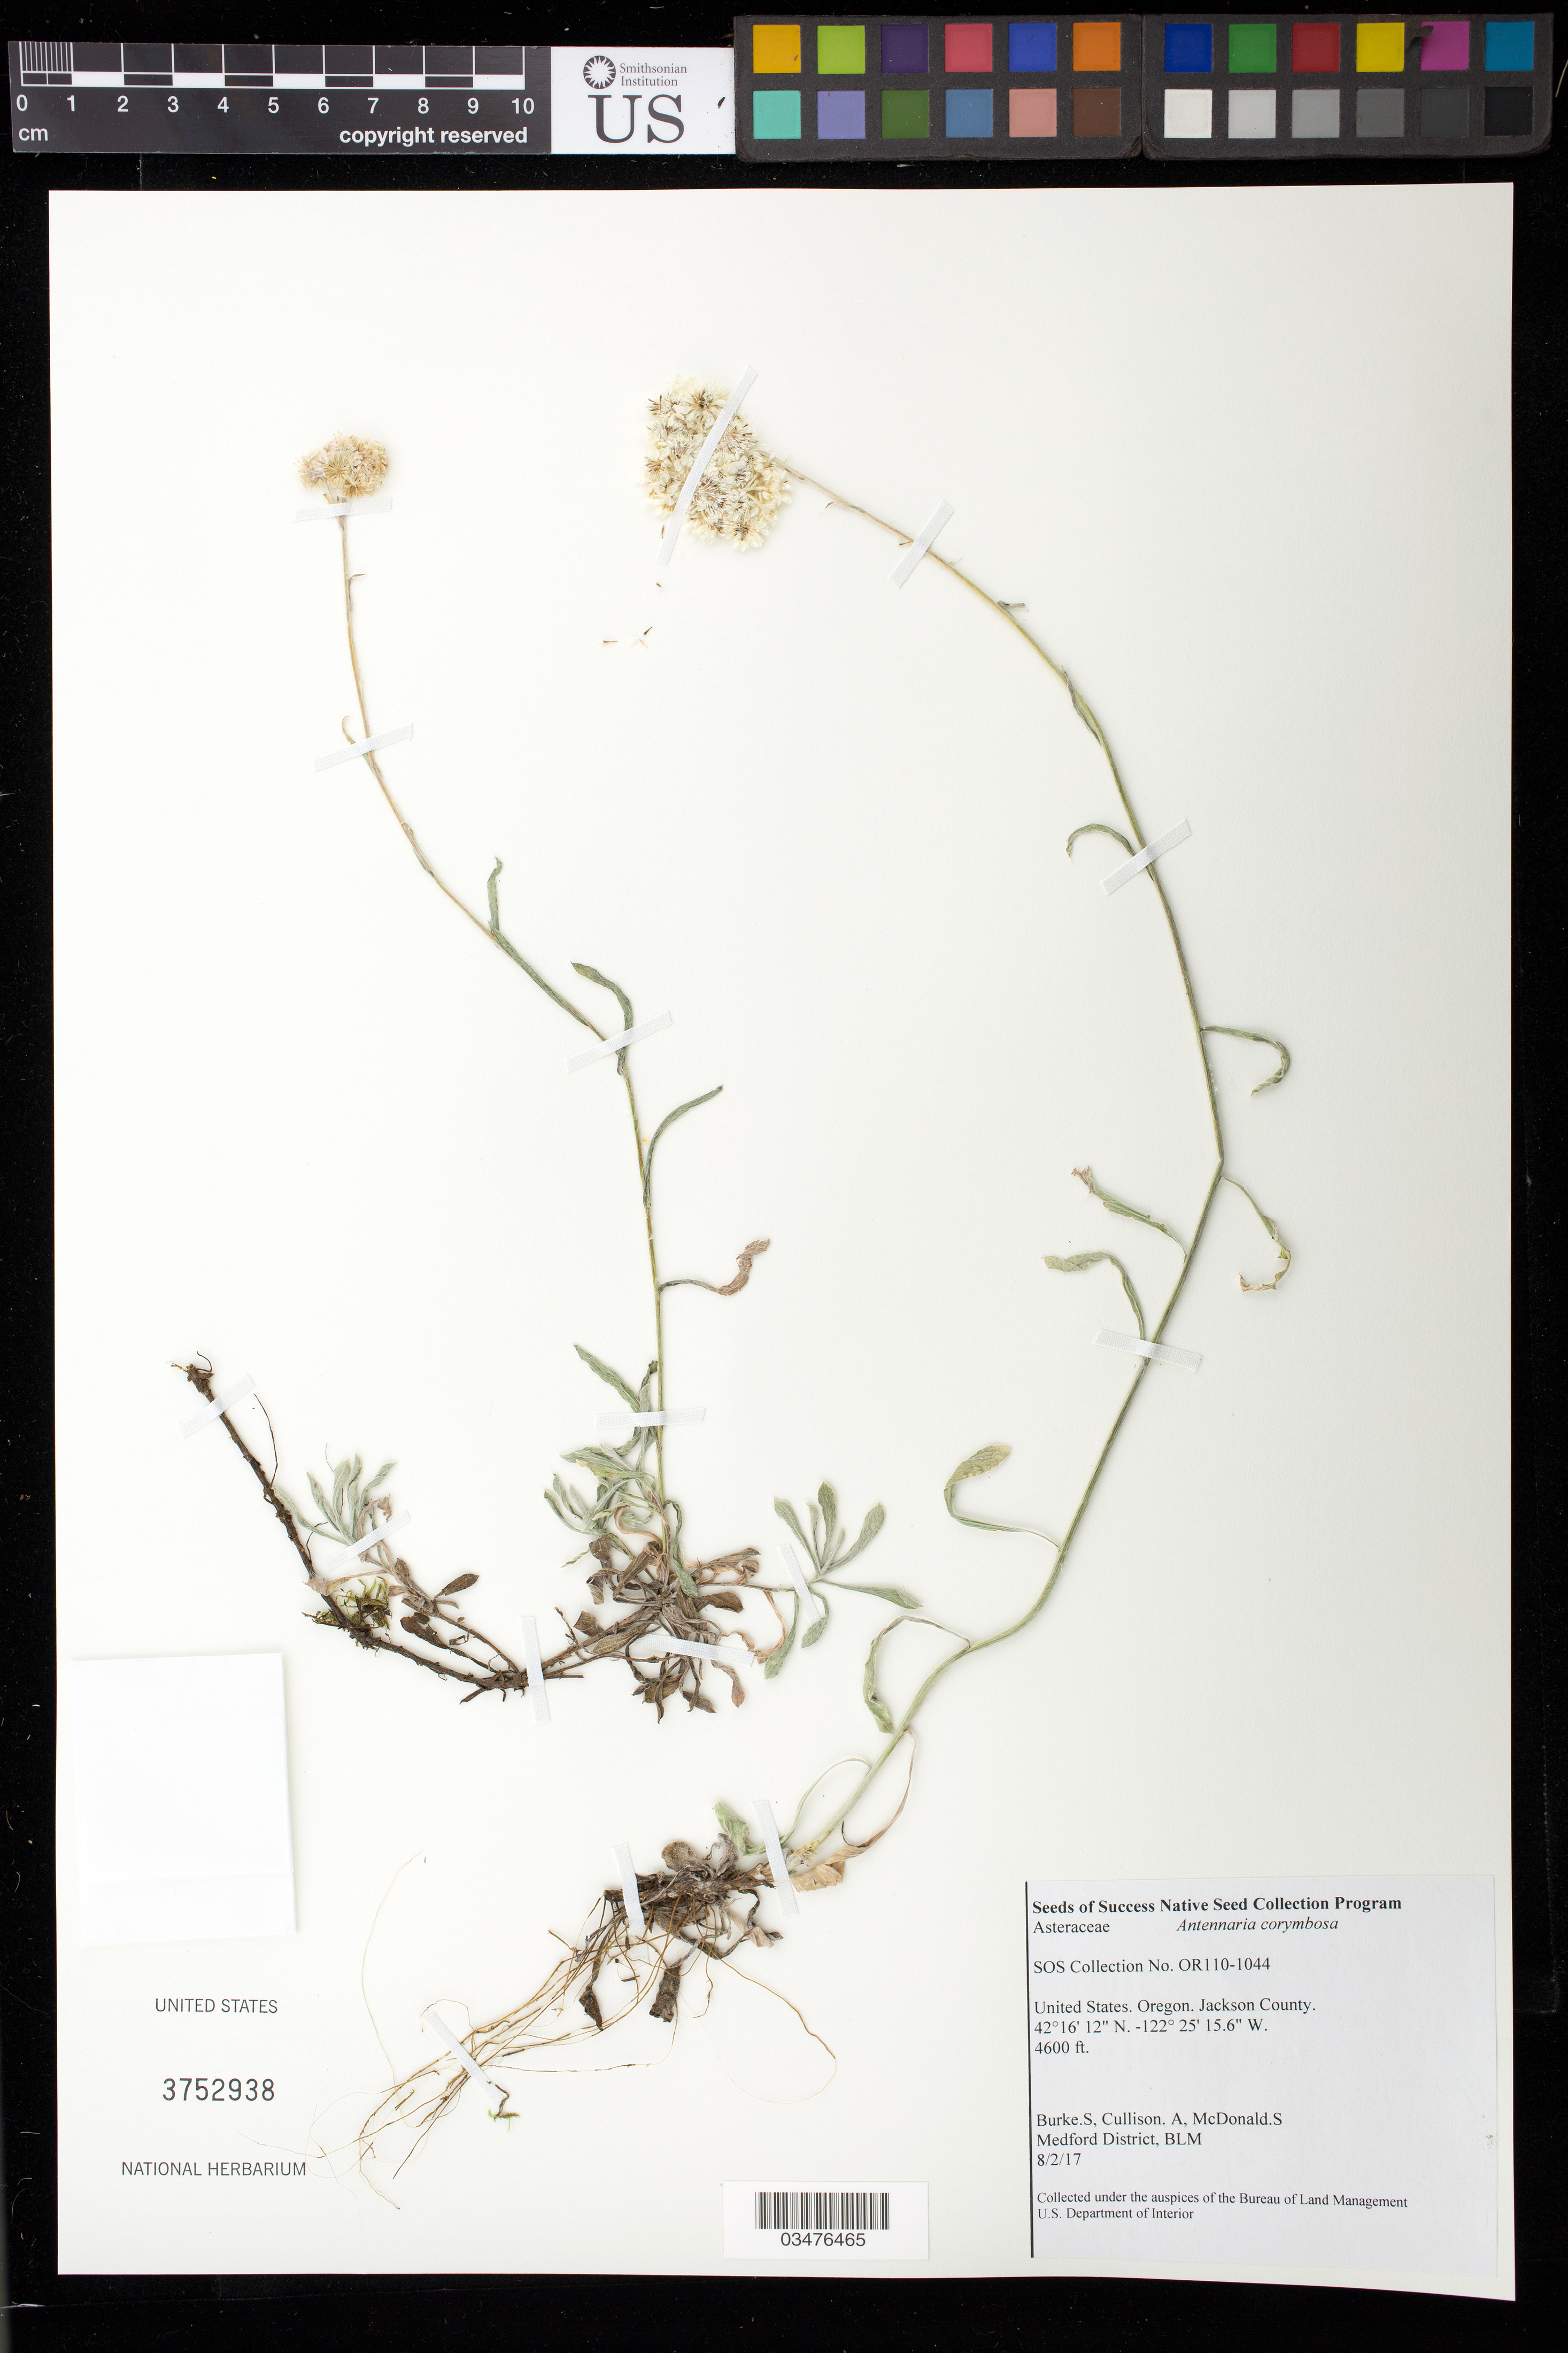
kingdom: Plantae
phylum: Tracheophyta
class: Magnoliopsida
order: Asterales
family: Asteraceae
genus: Antennaria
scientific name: Antennaria corymbosa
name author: E.E. Nelson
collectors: S. Burke, A. Cullison & S. McDonald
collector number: OR110-1044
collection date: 2017-08-02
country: United States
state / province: Oregon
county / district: Jackson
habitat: Ponderosa Pine/Conifer Forest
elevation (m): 1402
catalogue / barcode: US 3752938